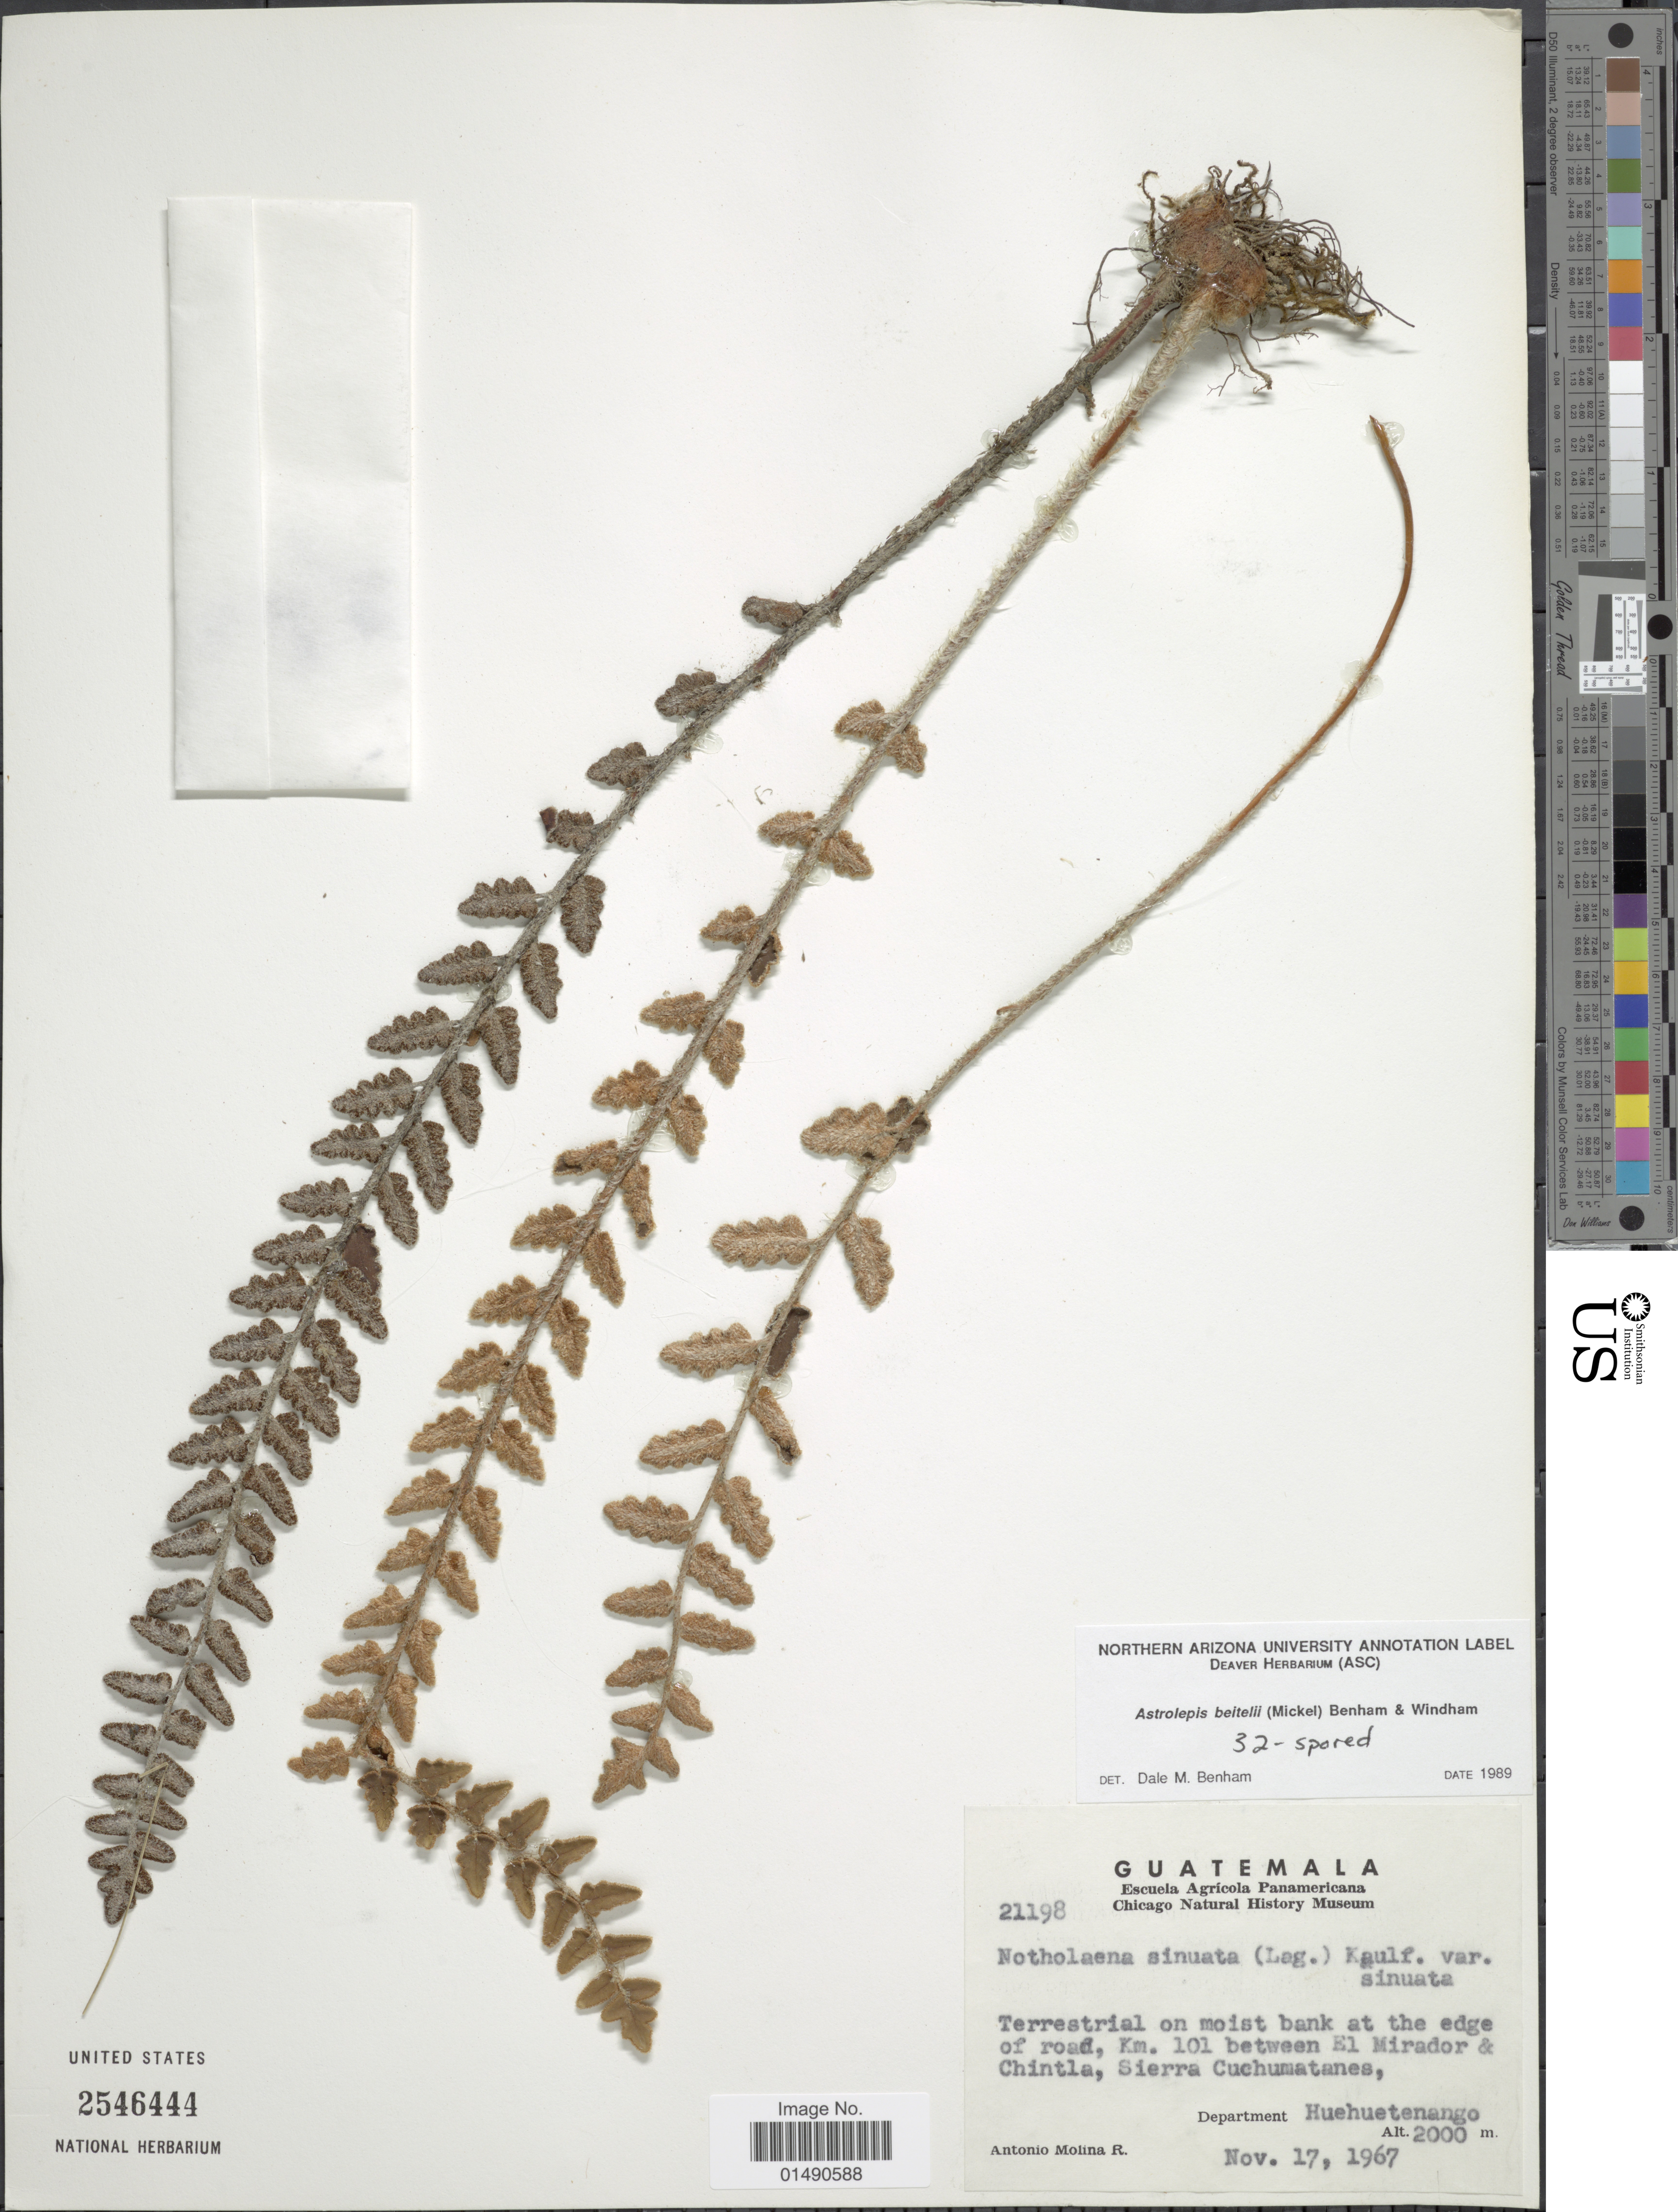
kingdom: Plantae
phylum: Tracheophyta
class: Polypodiopsida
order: Polypodiales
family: Pteridaceae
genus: Astrolepis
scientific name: Astrolepis laevis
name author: (Mart. & Ikonn.-Gal.) Mickel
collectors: A. Molina R.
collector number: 21198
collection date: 1967-11-17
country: Guatemala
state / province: Huehuetenango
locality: Km. 101 between El Mirador & Chintla, Sierra Cuchumatanes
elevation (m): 2000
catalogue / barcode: US 2546444